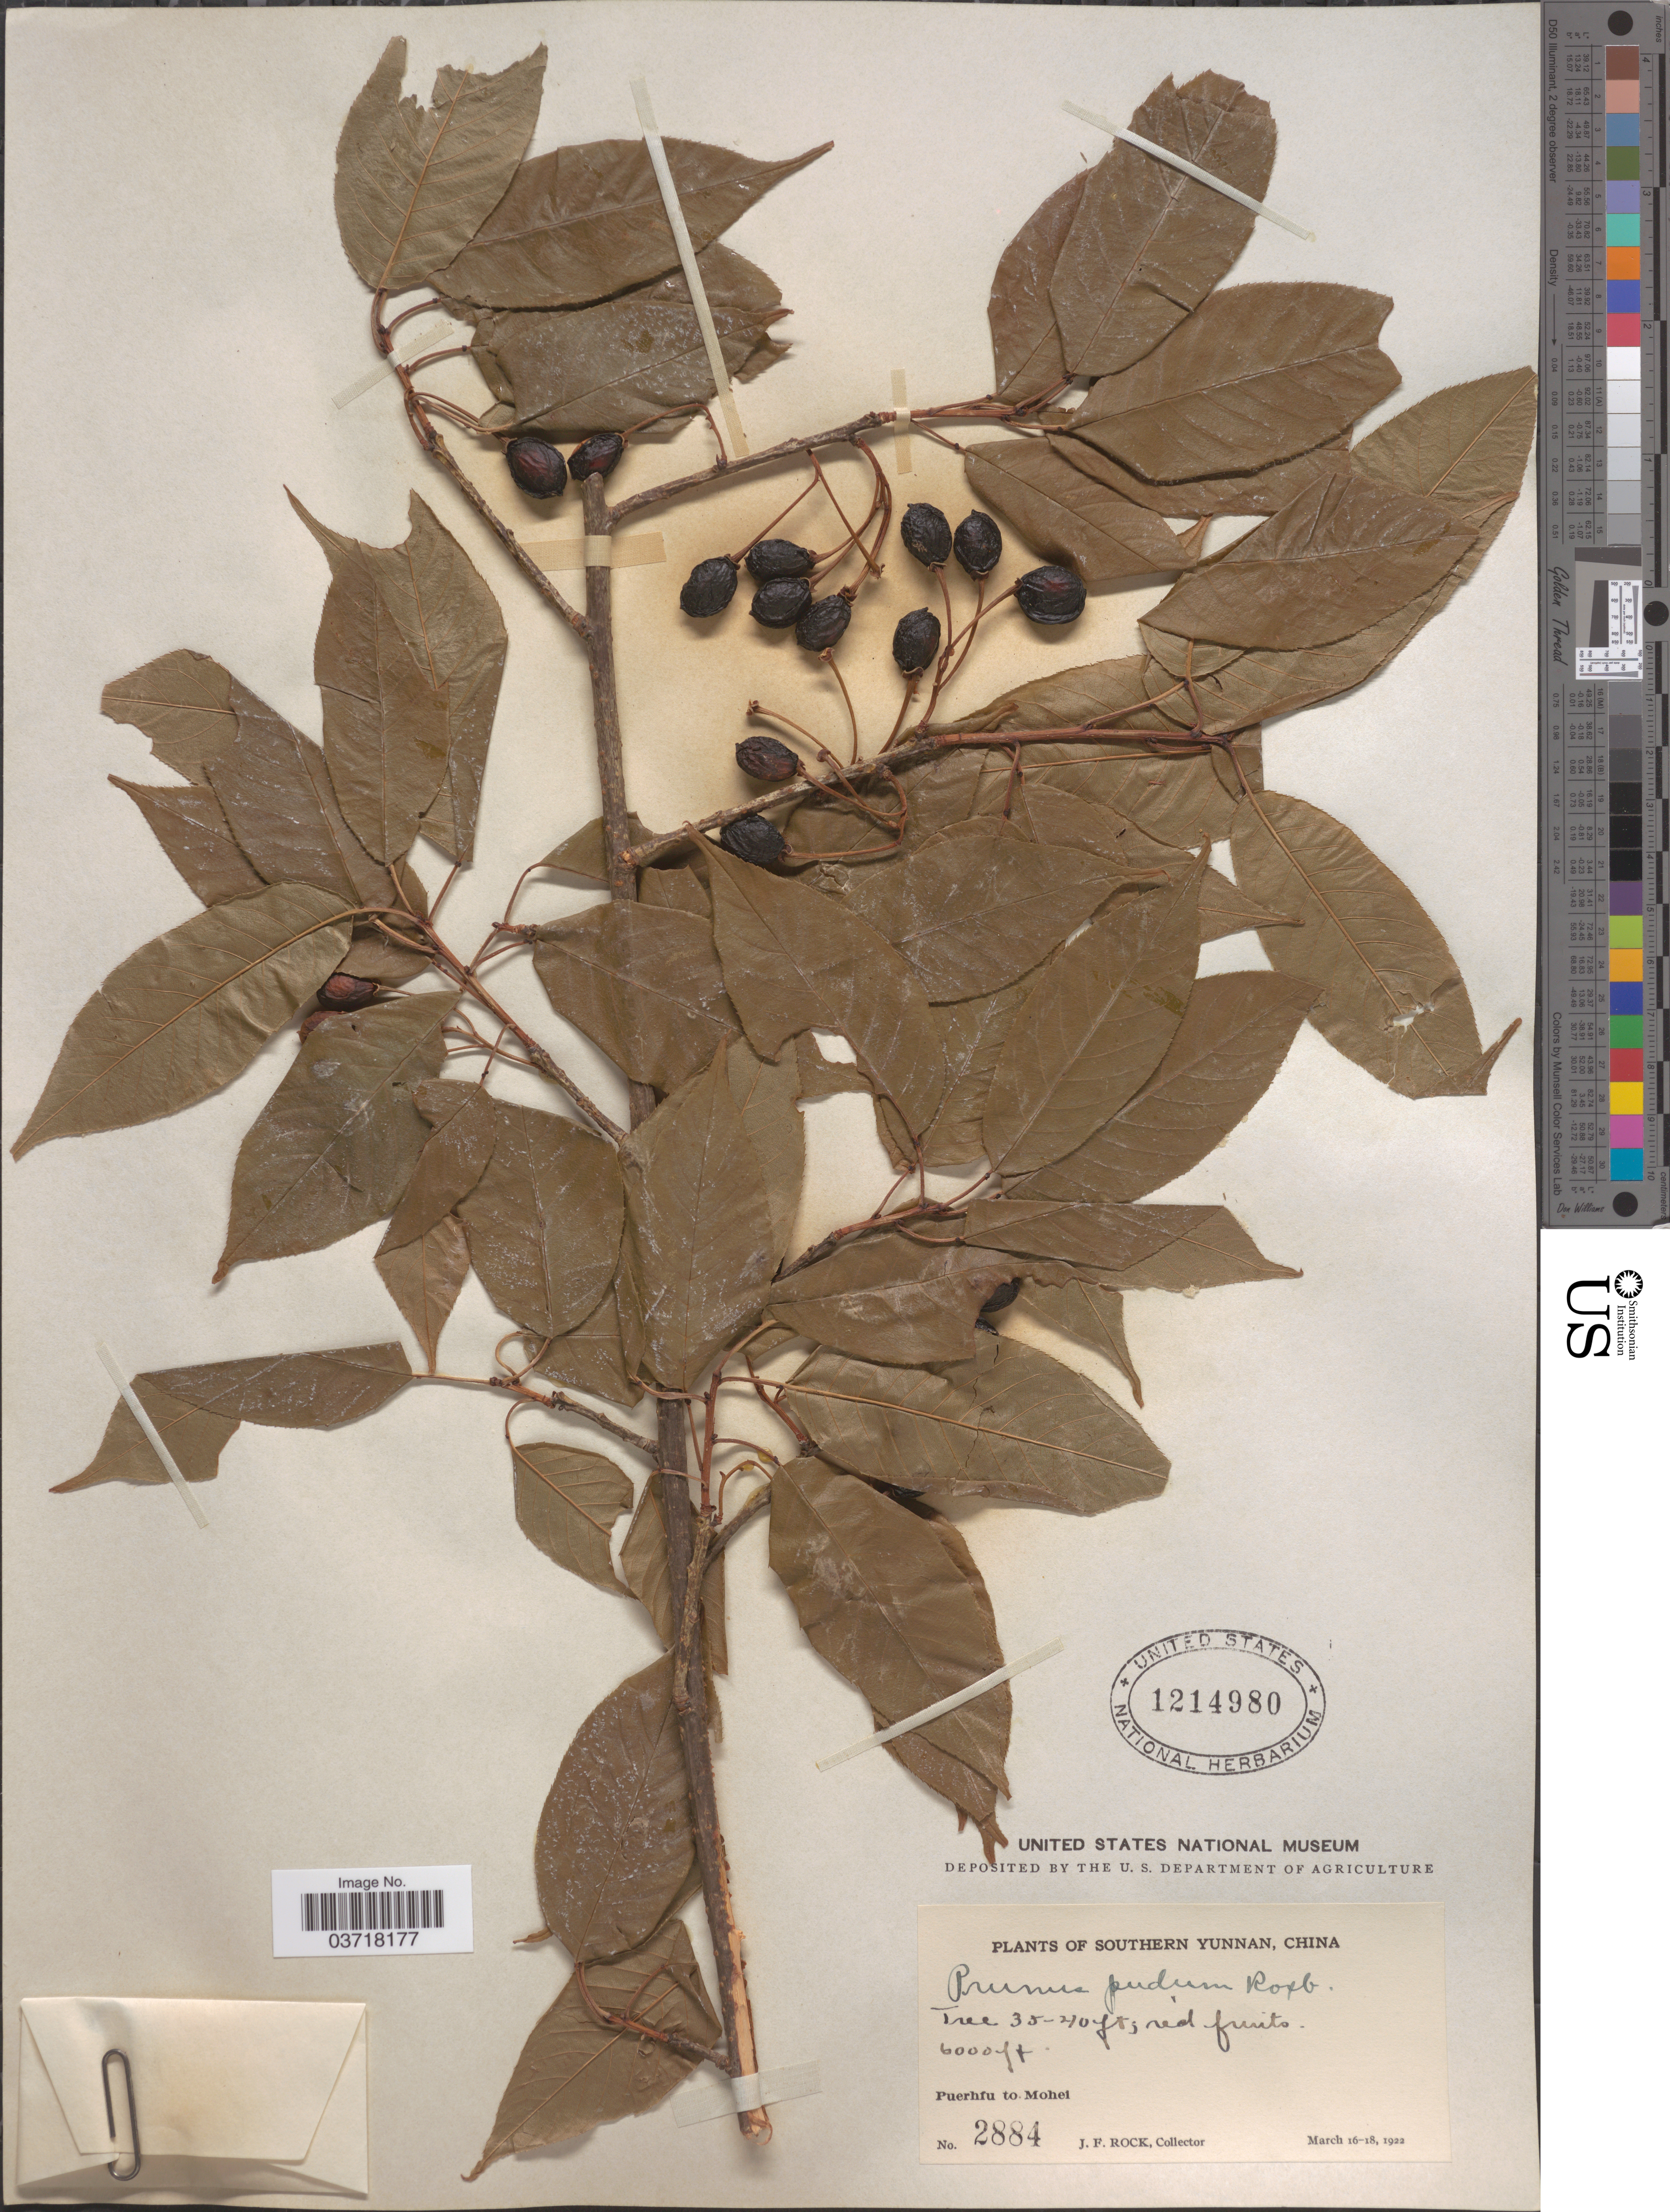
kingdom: Plantae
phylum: Tracheophyta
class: Magnoliopsida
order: Rosales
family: Rosaceae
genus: Prunus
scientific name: Prunus puddum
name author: Stokes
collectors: J. Rock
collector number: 2884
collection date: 1922-03-16/1922-03-18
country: China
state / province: Yunnan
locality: Southern Yunnan. Puerhfu to Mohei.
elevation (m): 1829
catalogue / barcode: US 1214980